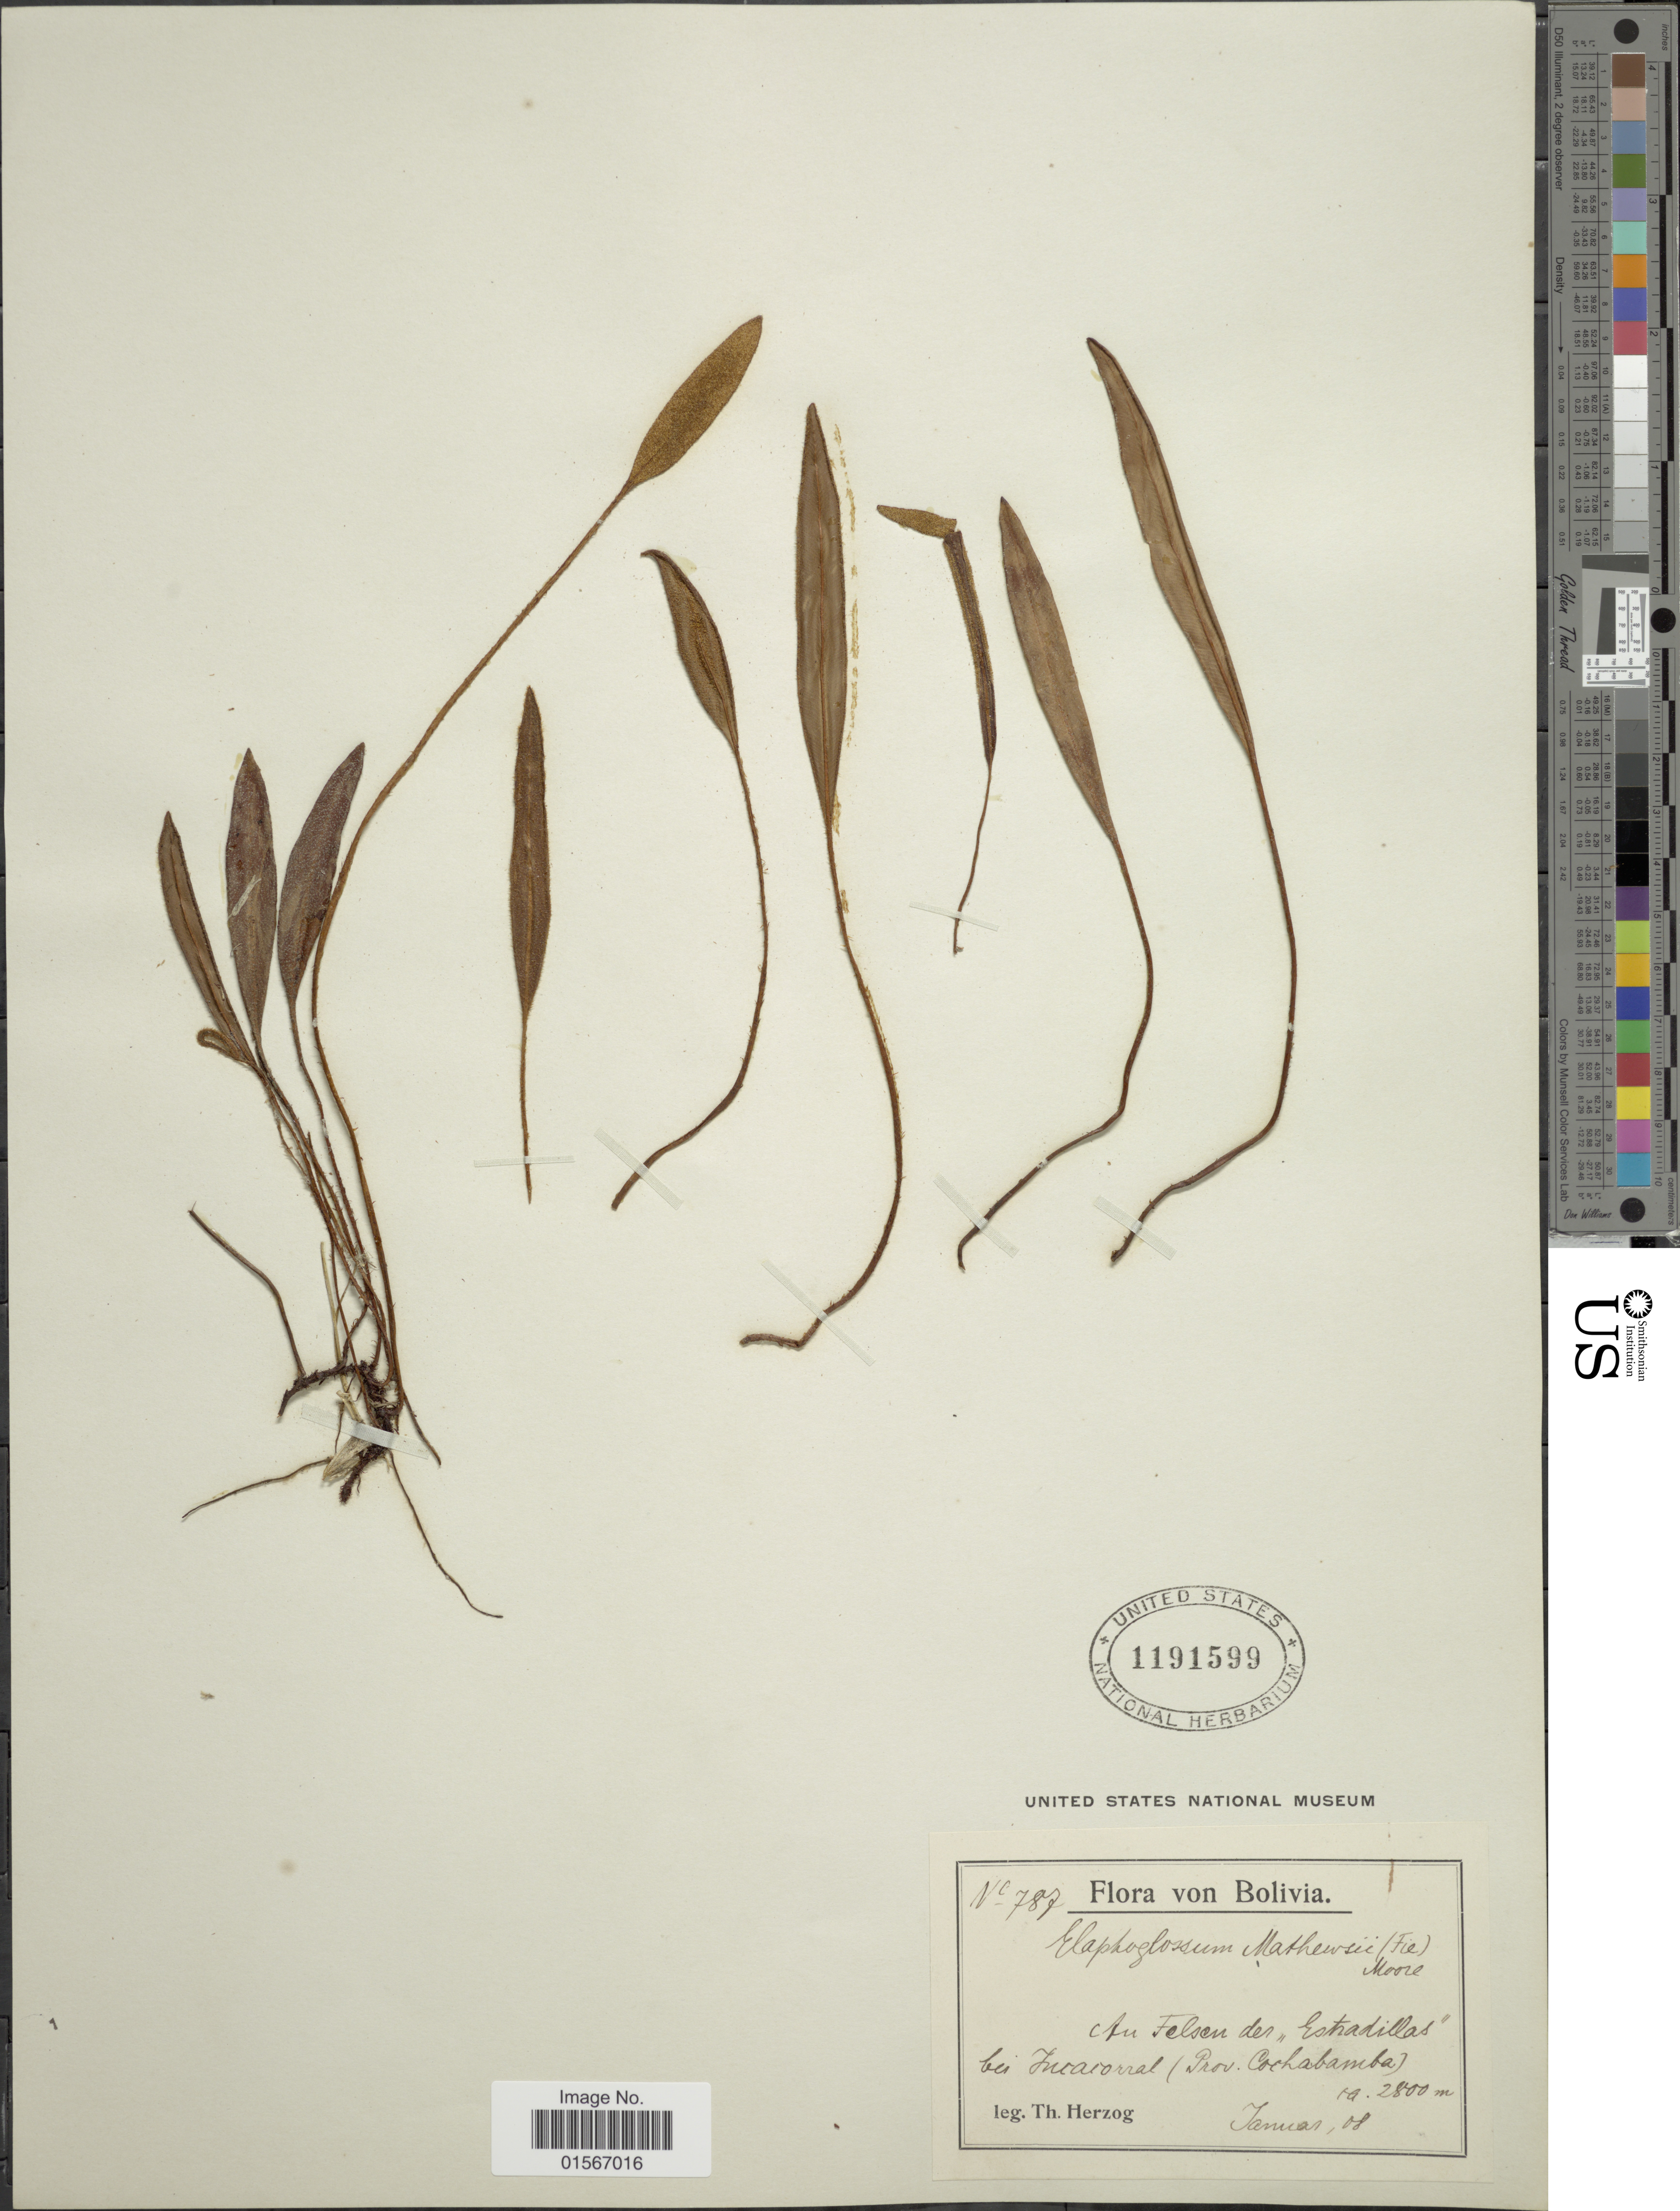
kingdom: Plantae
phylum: Tracheophyta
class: Polypodiopsida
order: Polypodiales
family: Dryopteridaceae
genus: Elaphoglossum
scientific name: Elaphoglossum mathewsii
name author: (Fée) T. Moore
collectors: T. Herzog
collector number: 787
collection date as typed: Transcribed d/m/y: /1/8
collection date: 1908-01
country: Bolivia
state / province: Cochabamba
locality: An Felsen der "Estradillas" bei Ficarorral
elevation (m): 2800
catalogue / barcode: US 1191599